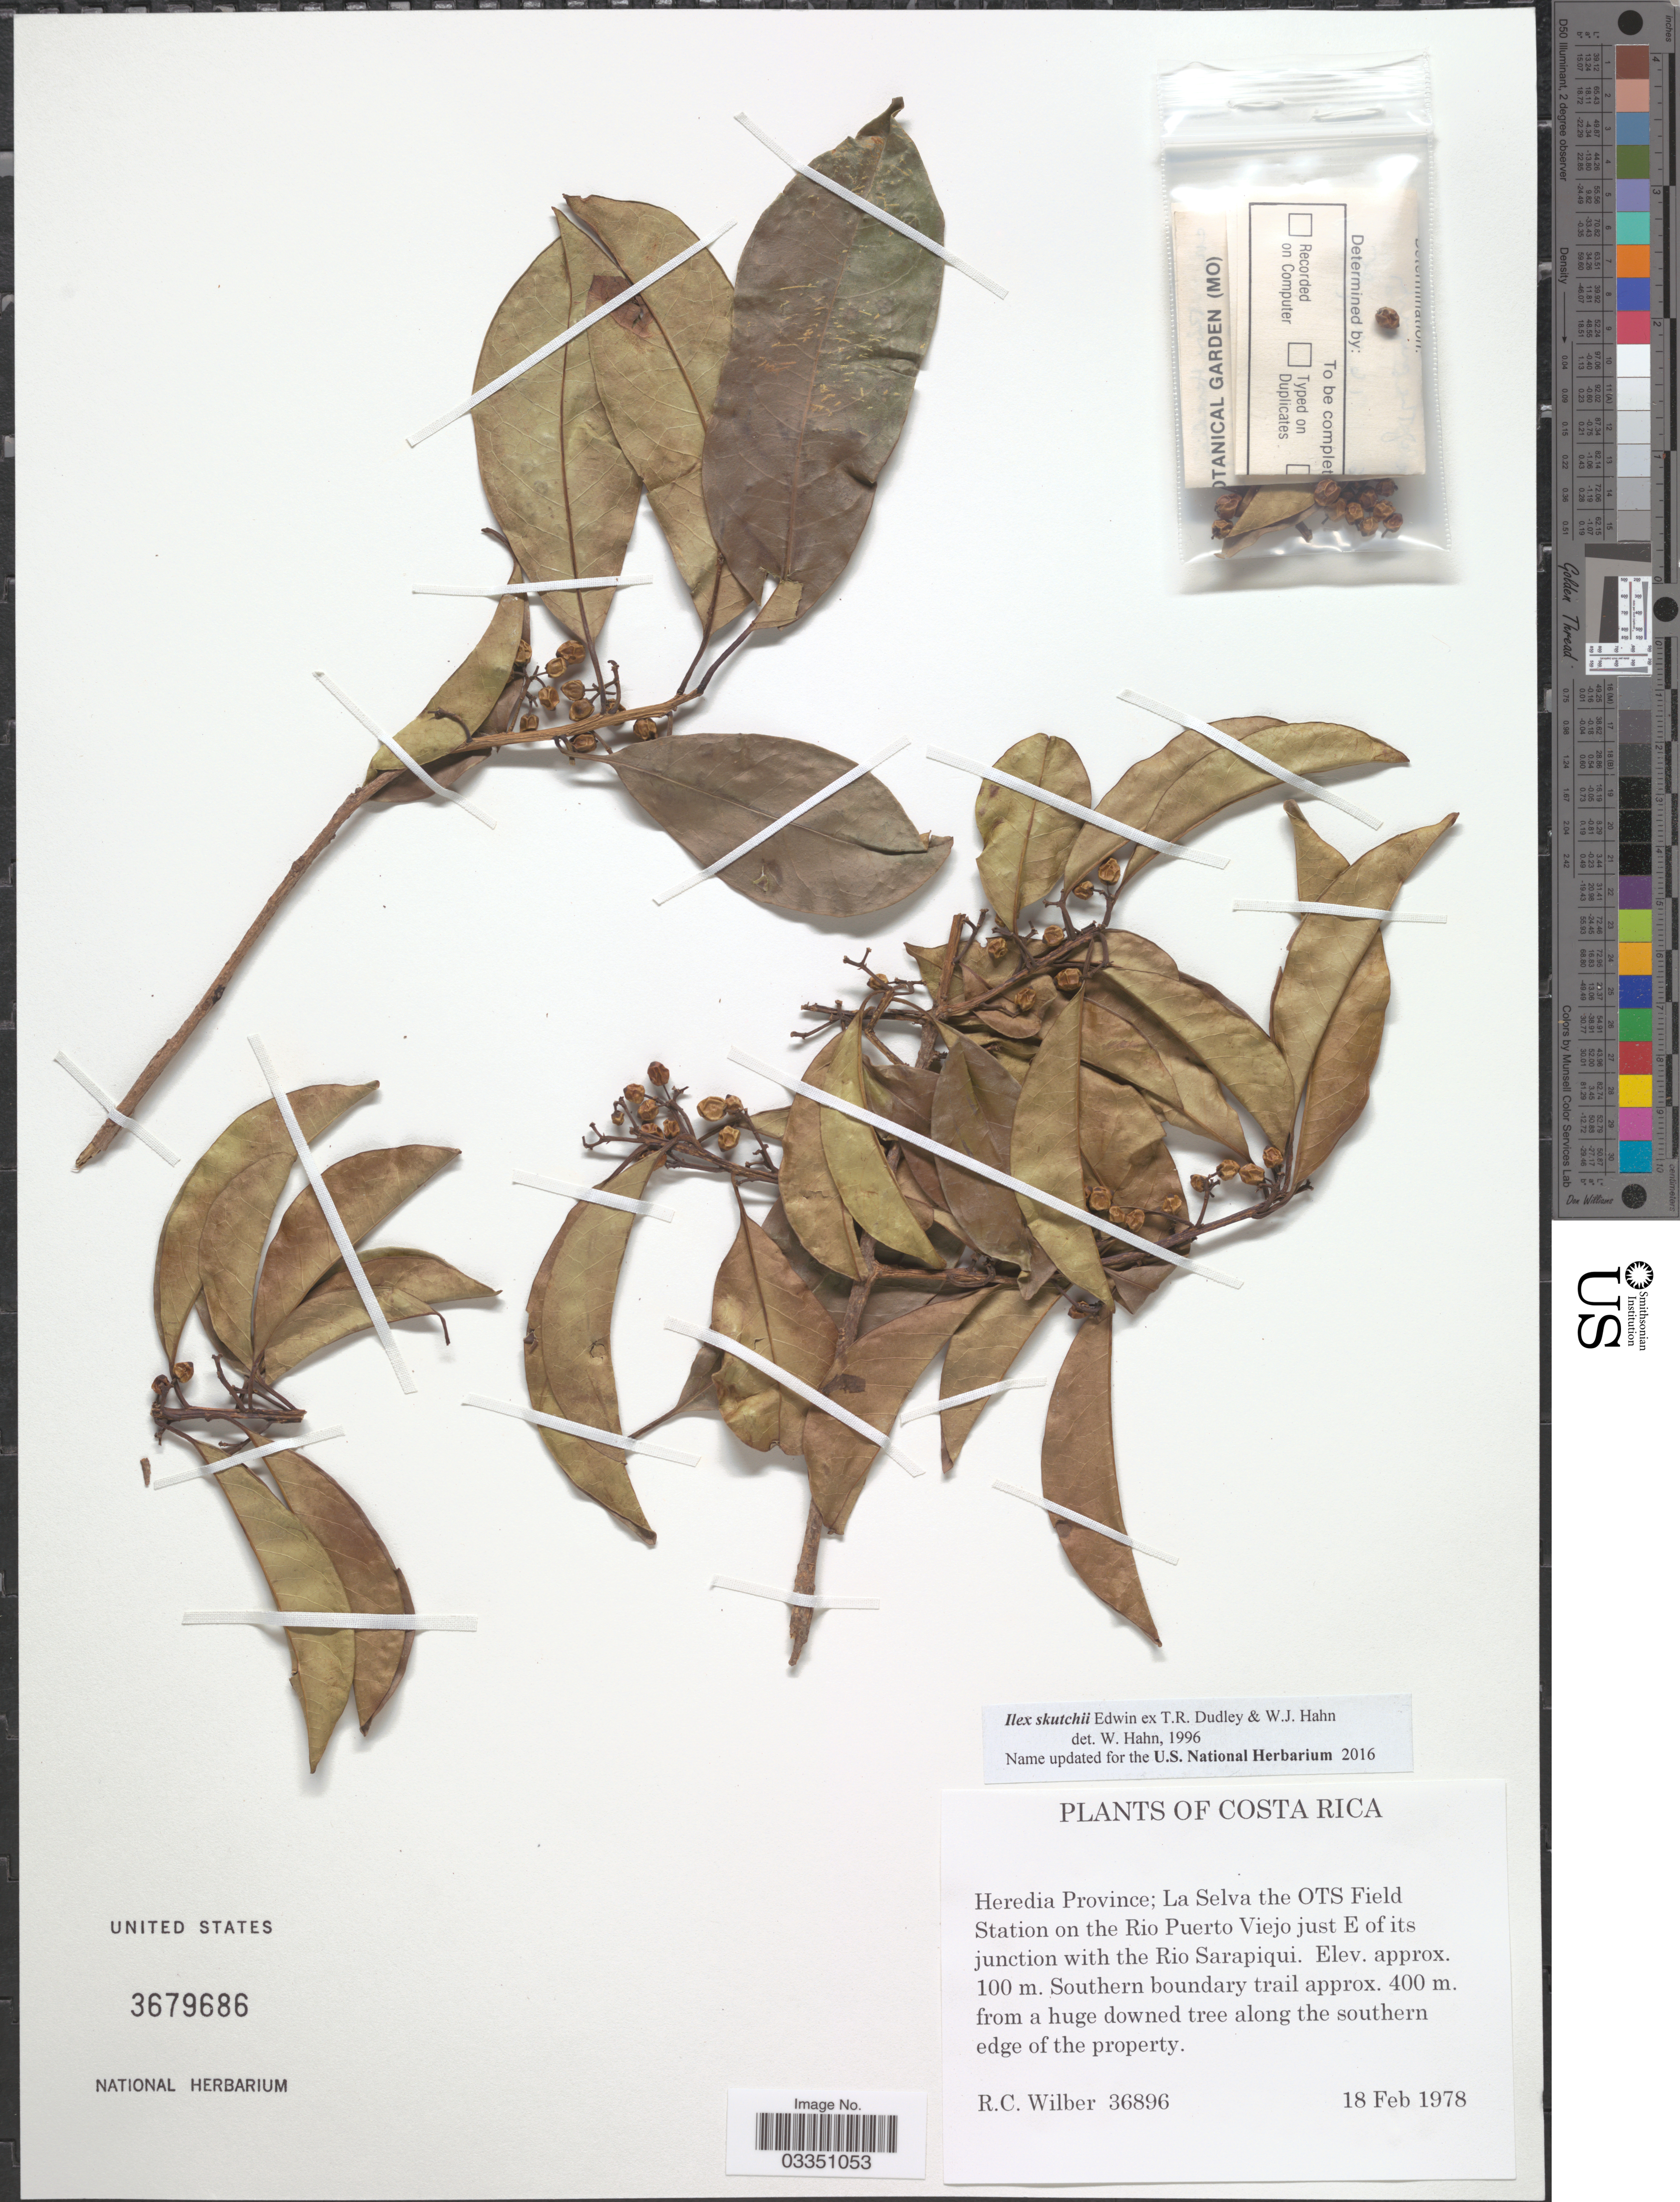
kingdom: Plantae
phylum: Tracheophyta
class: Magnoliopsida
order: Aquifoliales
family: Aquifoliaceae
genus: Ilex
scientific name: Ilex skutchii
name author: Edwin ex T.R. Dudley & W.J. Hahn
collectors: R. Wilber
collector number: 36896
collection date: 1978-02-18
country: Costa Rica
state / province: Heredia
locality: La Selva the OTS Field Station on the Rio Puerto Viejo just E of its junction with the Rio Sarapiqui. Southern boundary trail approx. 400 m. from a huge downed tree along the southern edge of the property.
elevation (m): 100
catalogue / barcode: US 3679686